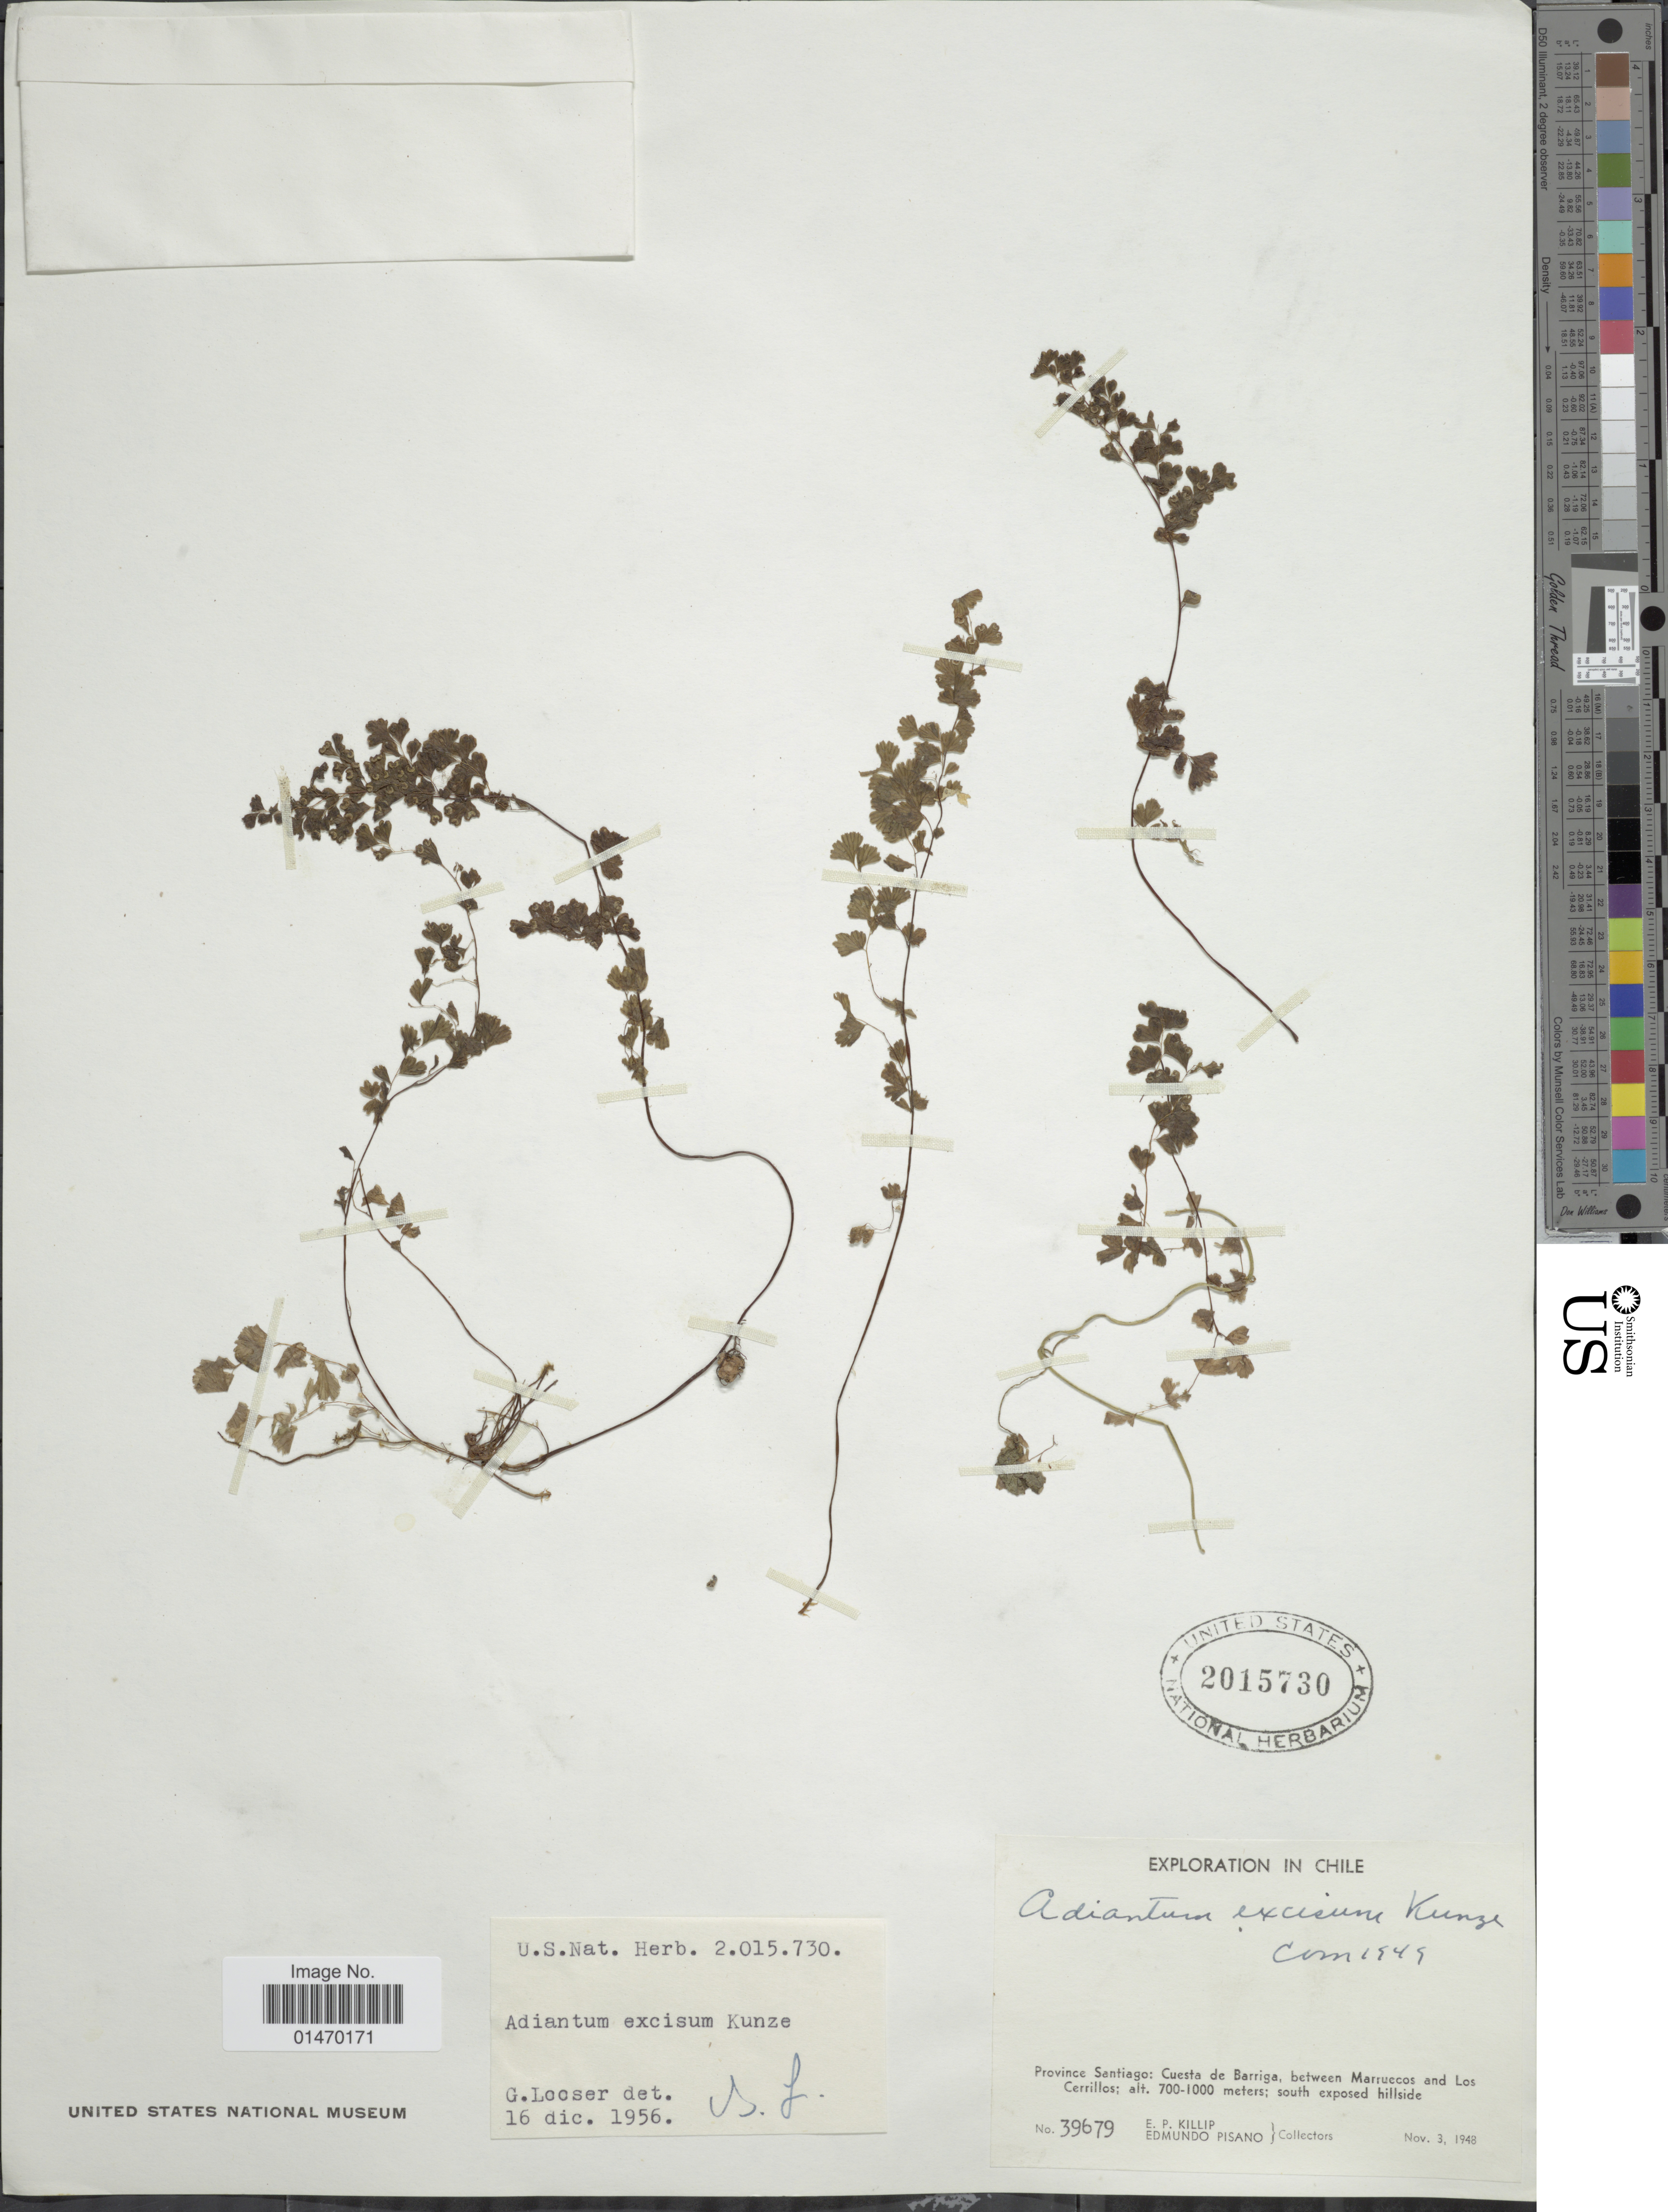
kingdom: Plantae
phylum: Tracheophyta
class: Polypodiopsida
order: Polypodiales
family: Pteridaceae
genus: Adiantum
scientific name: Adiantum excisum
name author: Kunze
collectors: E. P. Killip & E. Pisano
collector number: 39679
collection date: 1948-11-03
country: Chile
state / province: Región Metropolitana (RM)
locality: Province Santiago: Cuesta de Barringa, between Marruecos and Los Cerrillos, south exposed hillside.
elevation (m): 700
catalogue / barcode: US 2015730